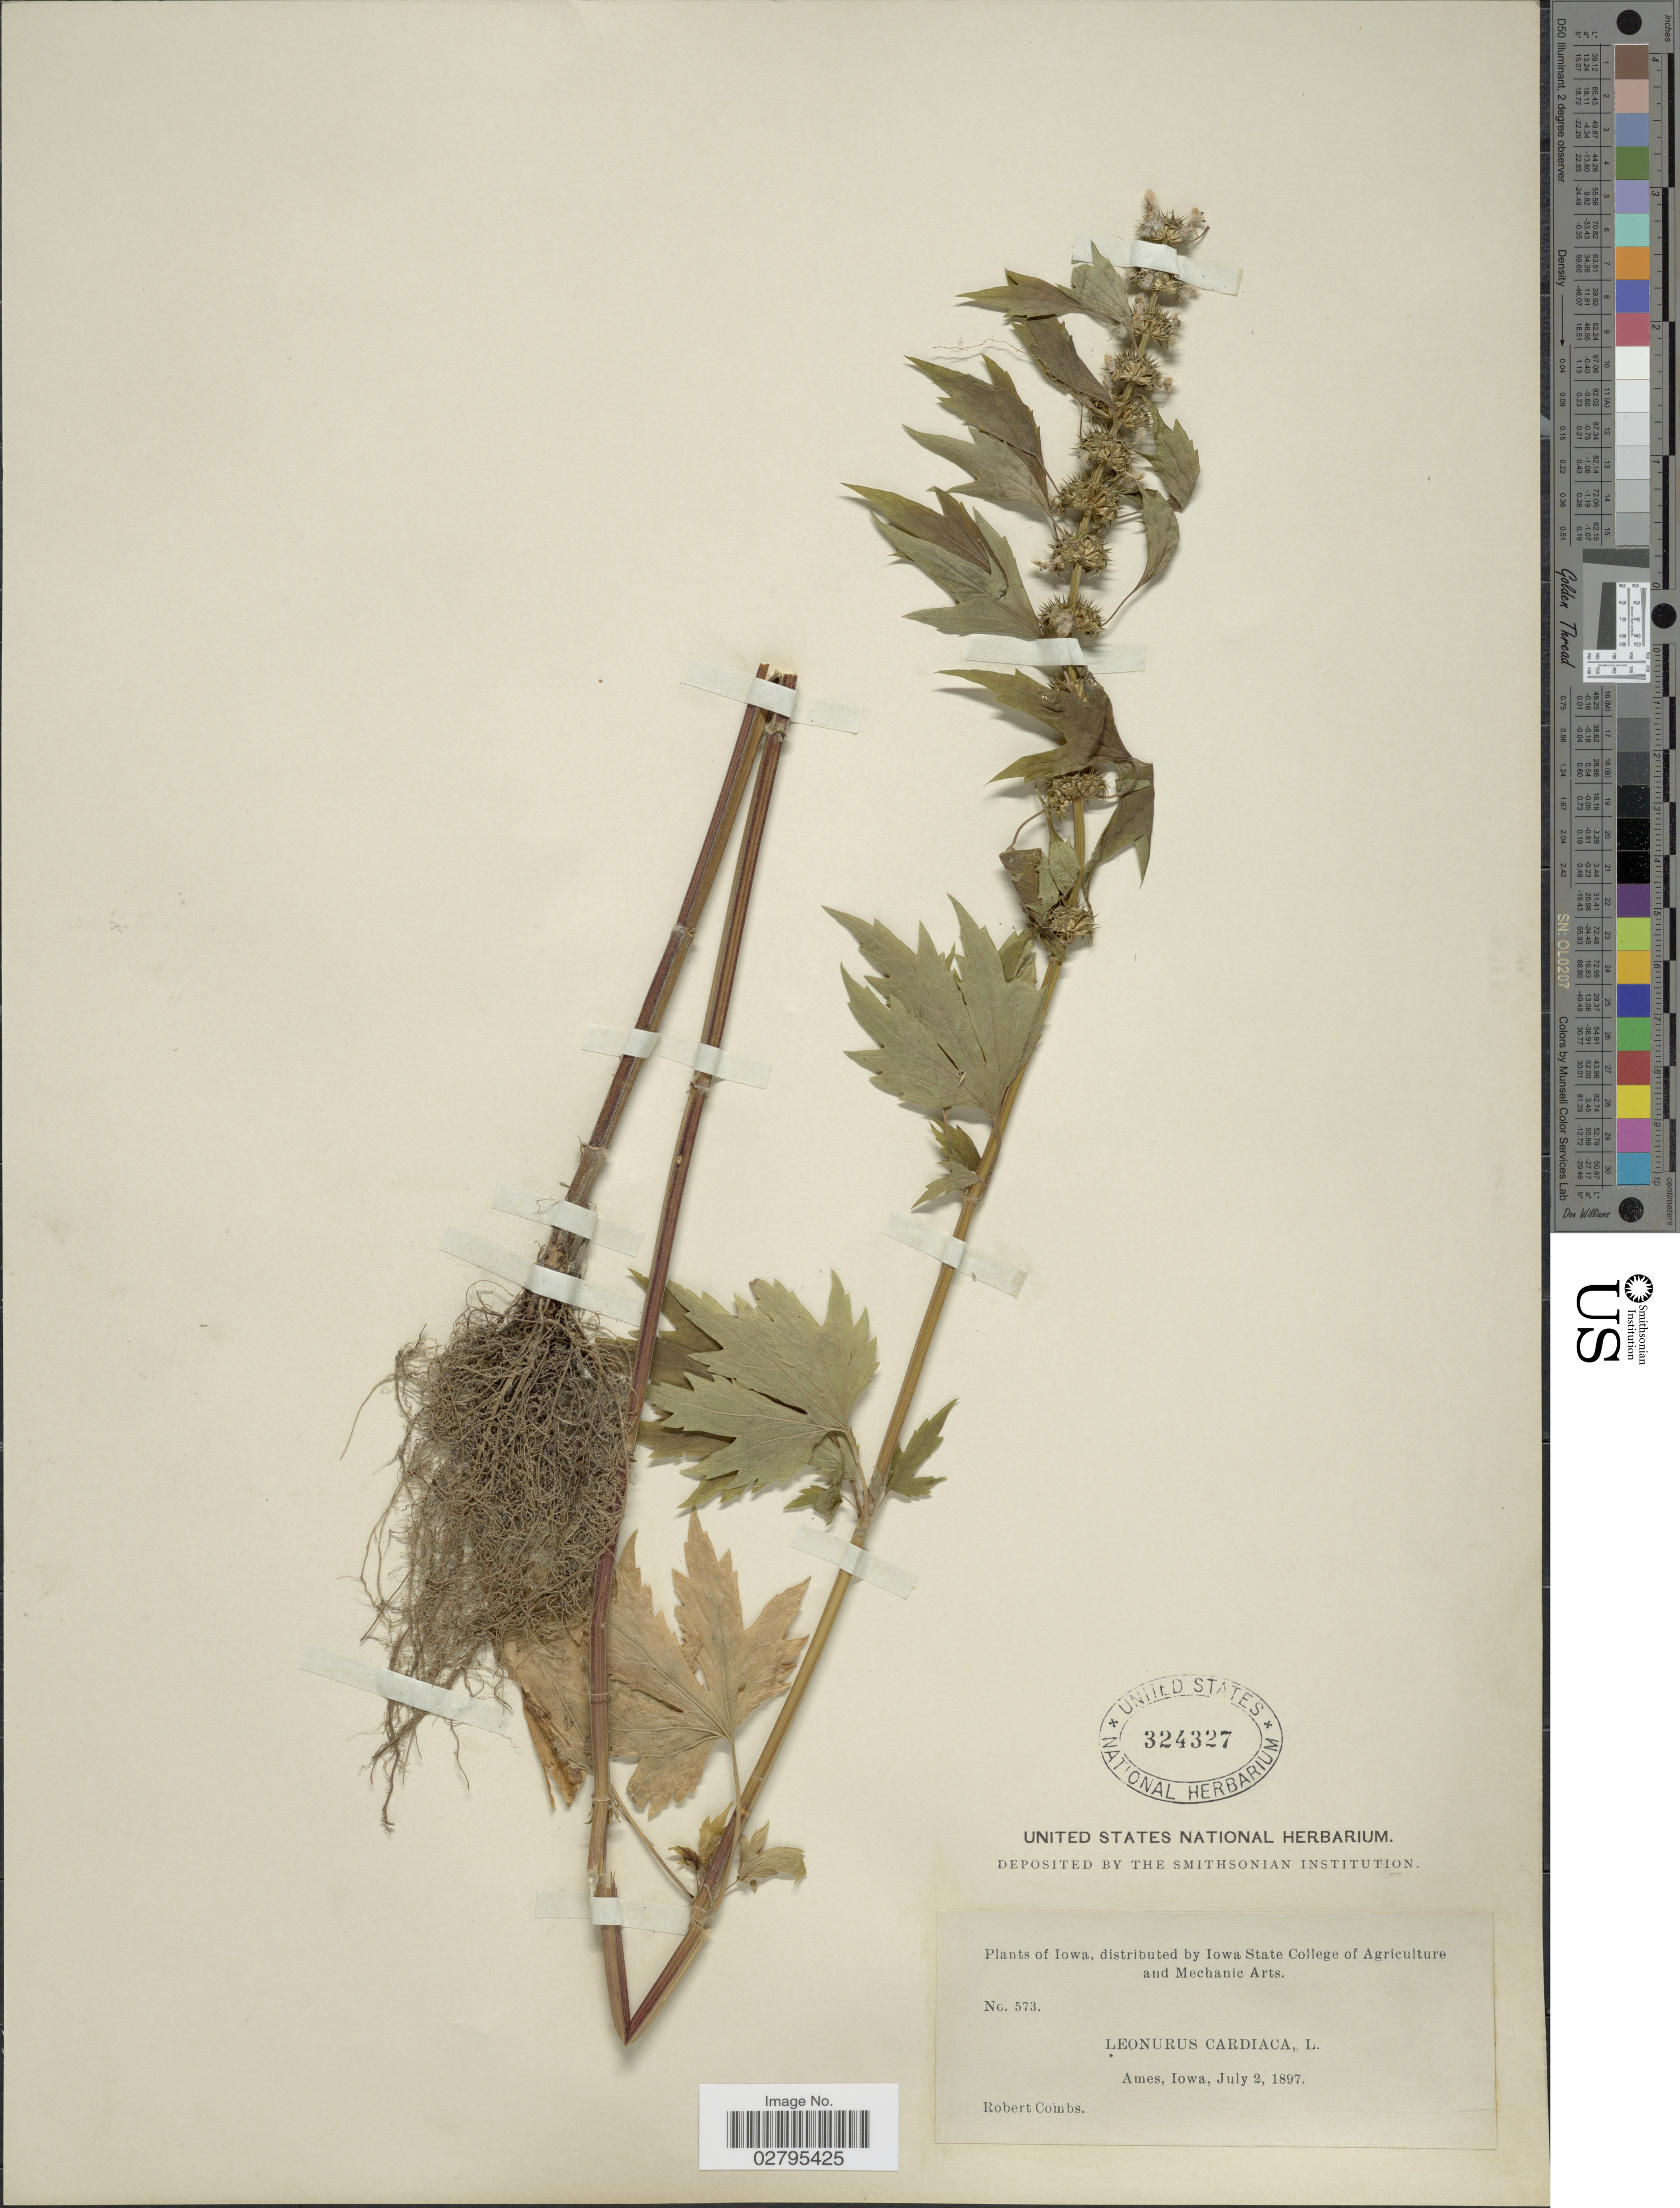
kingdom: Plantae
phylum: Tracheophyta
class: Magnoliopsida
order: Lamiales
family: Lamiaceae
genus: Leonurus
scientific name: Leonurus cardiaca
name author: L.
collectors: R. Combs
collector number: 573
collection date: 1897-07-02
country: United States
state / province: Iowa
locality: Ames.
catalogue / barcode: US 324327